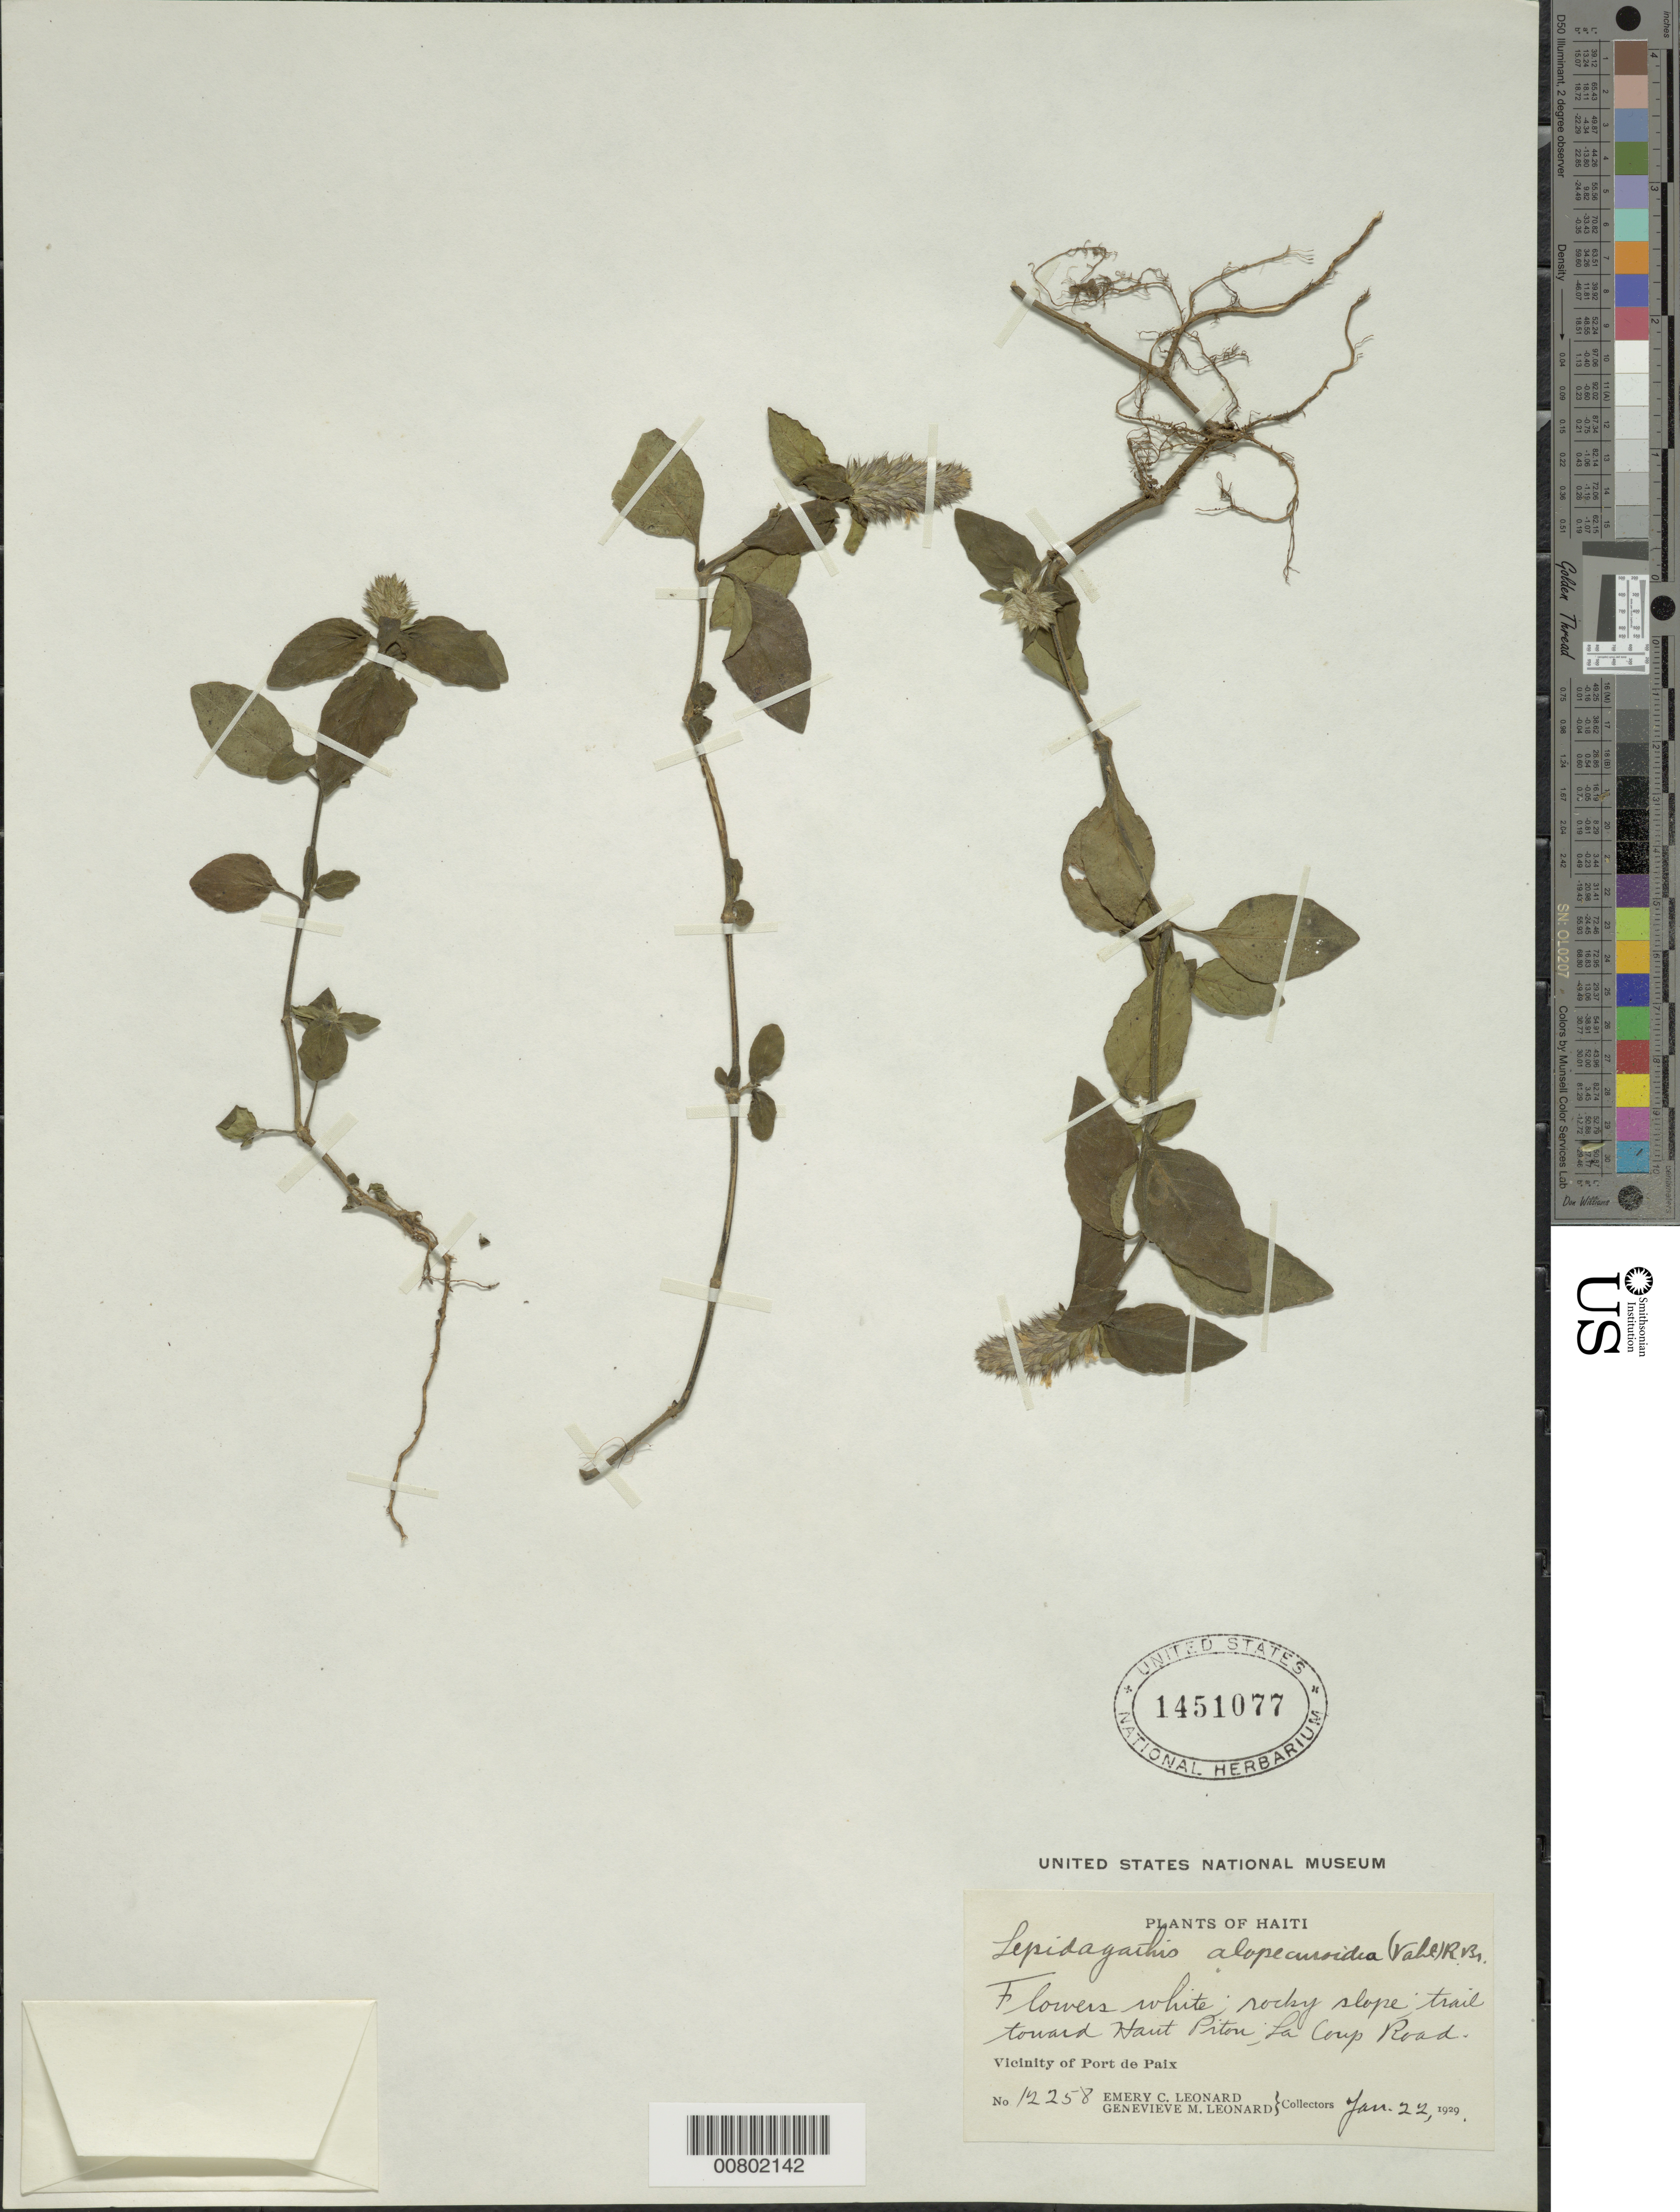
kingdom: Plantae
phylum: Tracheophyta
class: Magnoliopsida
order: Lamiales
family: Acanthaceae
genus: Teliostachya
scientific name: Teliostachya alopecuroidea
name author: (Vahl) Nees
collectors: E. C. Leonard & G. M. Leonard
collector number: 12258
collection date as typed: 22 Jan 1929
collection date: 1929-01-22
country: Haiti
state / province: Nord-Ouest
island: Hispaniola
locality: Vicinity of Port de Paix, trail toward Haut Pitou, La Coup road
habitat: Rocky slope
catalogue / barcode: US 1451077